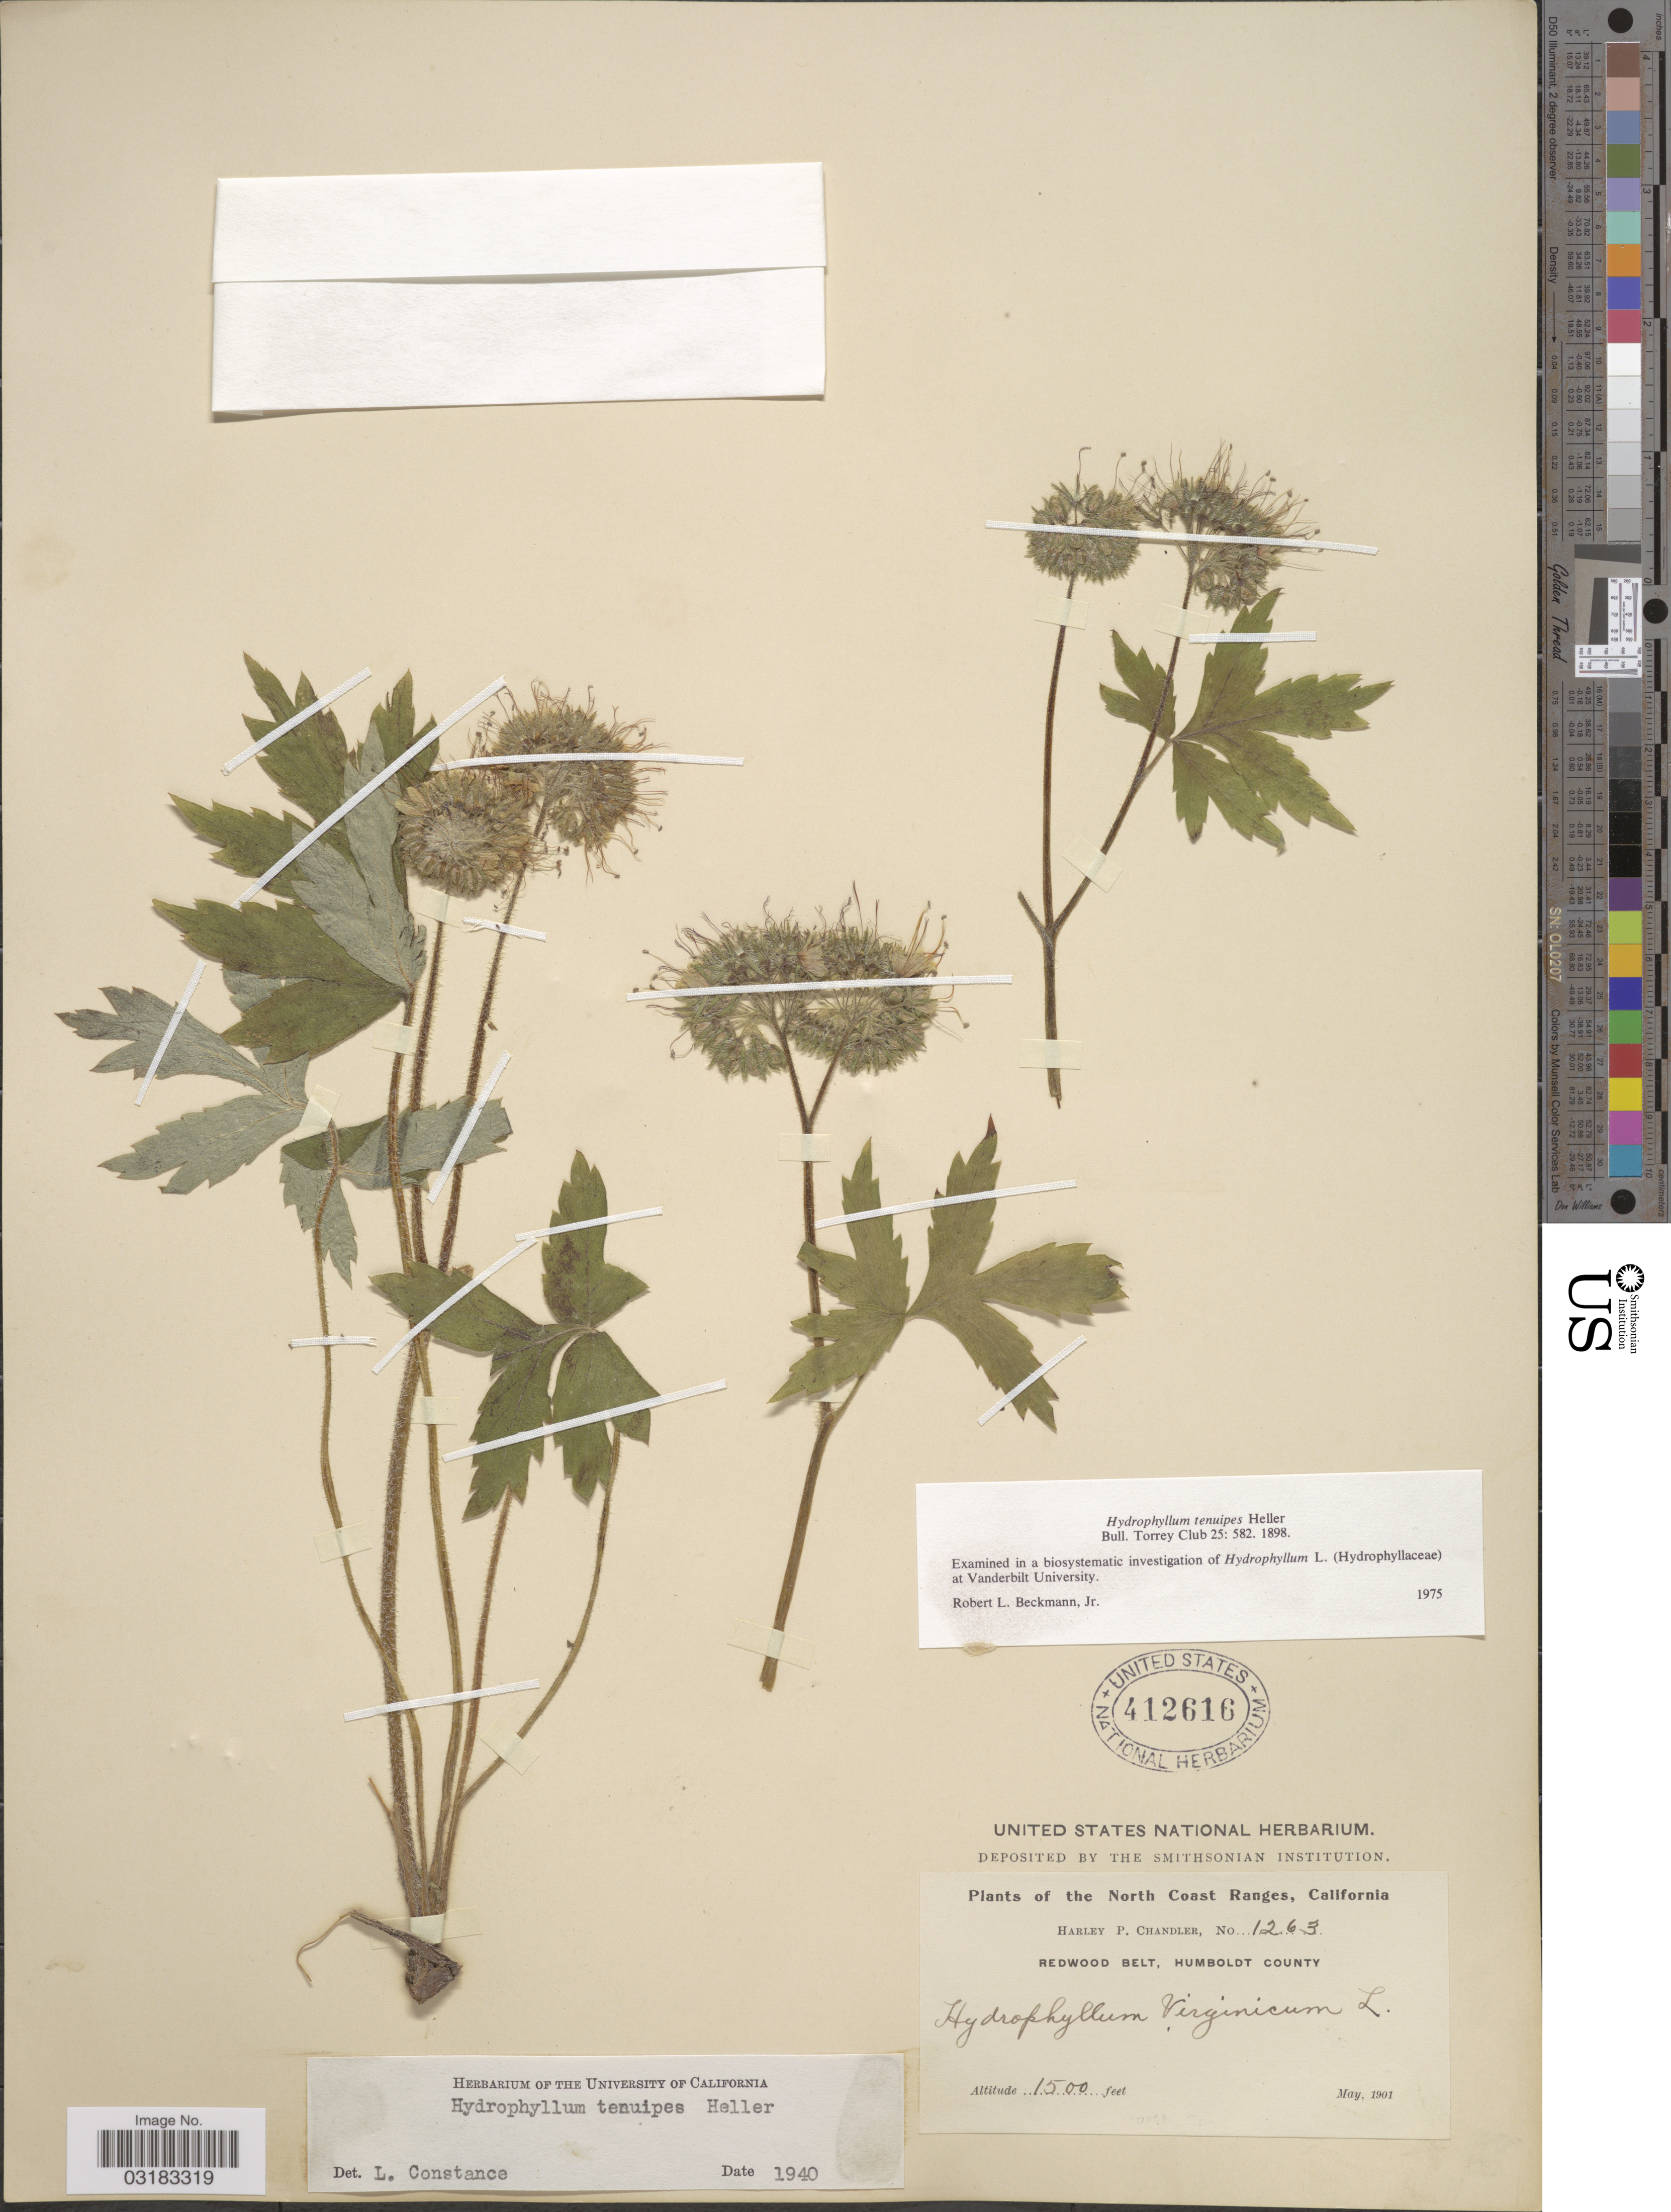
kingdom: Plantae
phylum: Tracheophyta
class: Magnoliopsida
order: Boraginales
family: Hydrophyllaceae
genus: Hydrophyllum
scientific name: Hydrophyllum tenuipes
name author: A. Heller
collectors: H. Chandler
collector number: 1263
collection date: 1901-05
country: United States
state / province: California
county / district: Humboldt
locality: The North Coast Ranges. Redwood Belt, Humboldt County.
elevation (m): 457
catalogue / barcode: US 412616